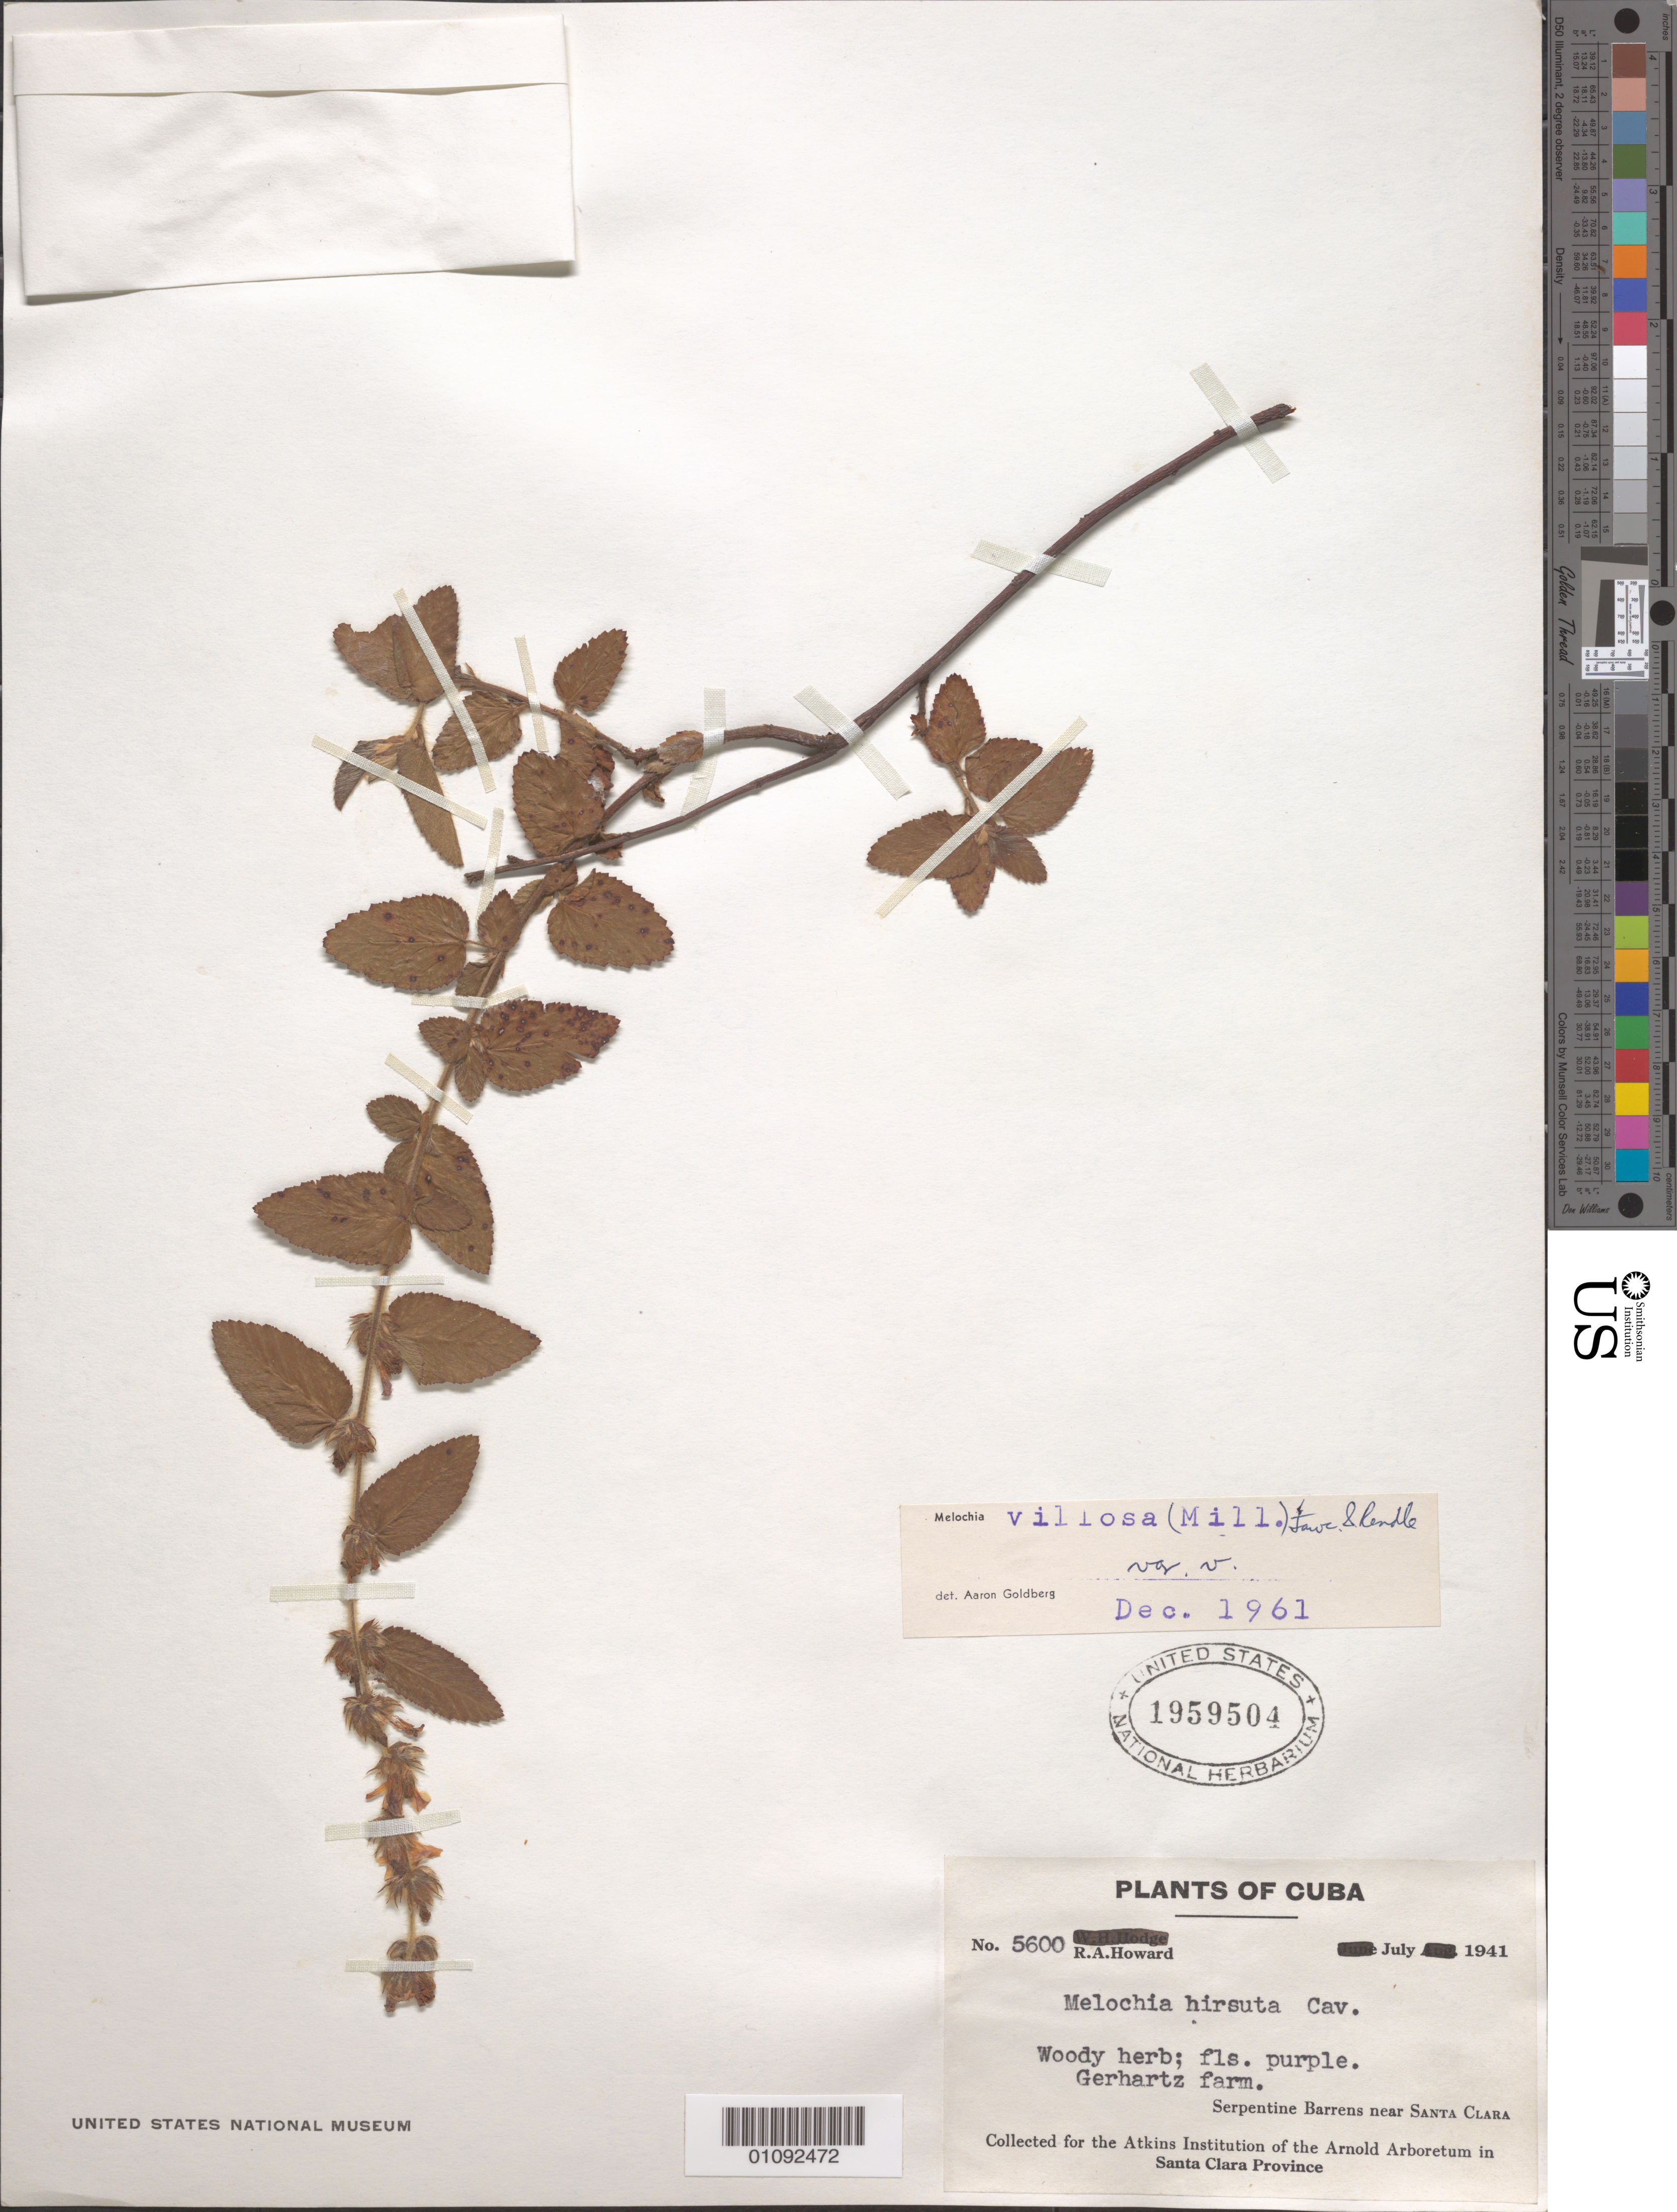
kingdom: Plantae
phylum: Tracheophyta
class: Magnoliopsida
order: Malvales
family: Malvaceae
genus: Melochia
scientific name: Melochia spicata var. spicata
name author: (L.) Fryxell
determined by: Dorr, L. J., (BOT), Smithsonian Institution - National Museum of Natural History (UNITED STATES)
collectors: R. A. Howard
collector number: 5600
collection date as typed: Jul 1941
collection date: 1941-07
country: Cuba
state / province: Villa Clara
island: Cuba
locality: Gerhartz Farm Serpentine Barrens near Santa Clara, Santa Clara Province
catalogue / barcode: US 1959504